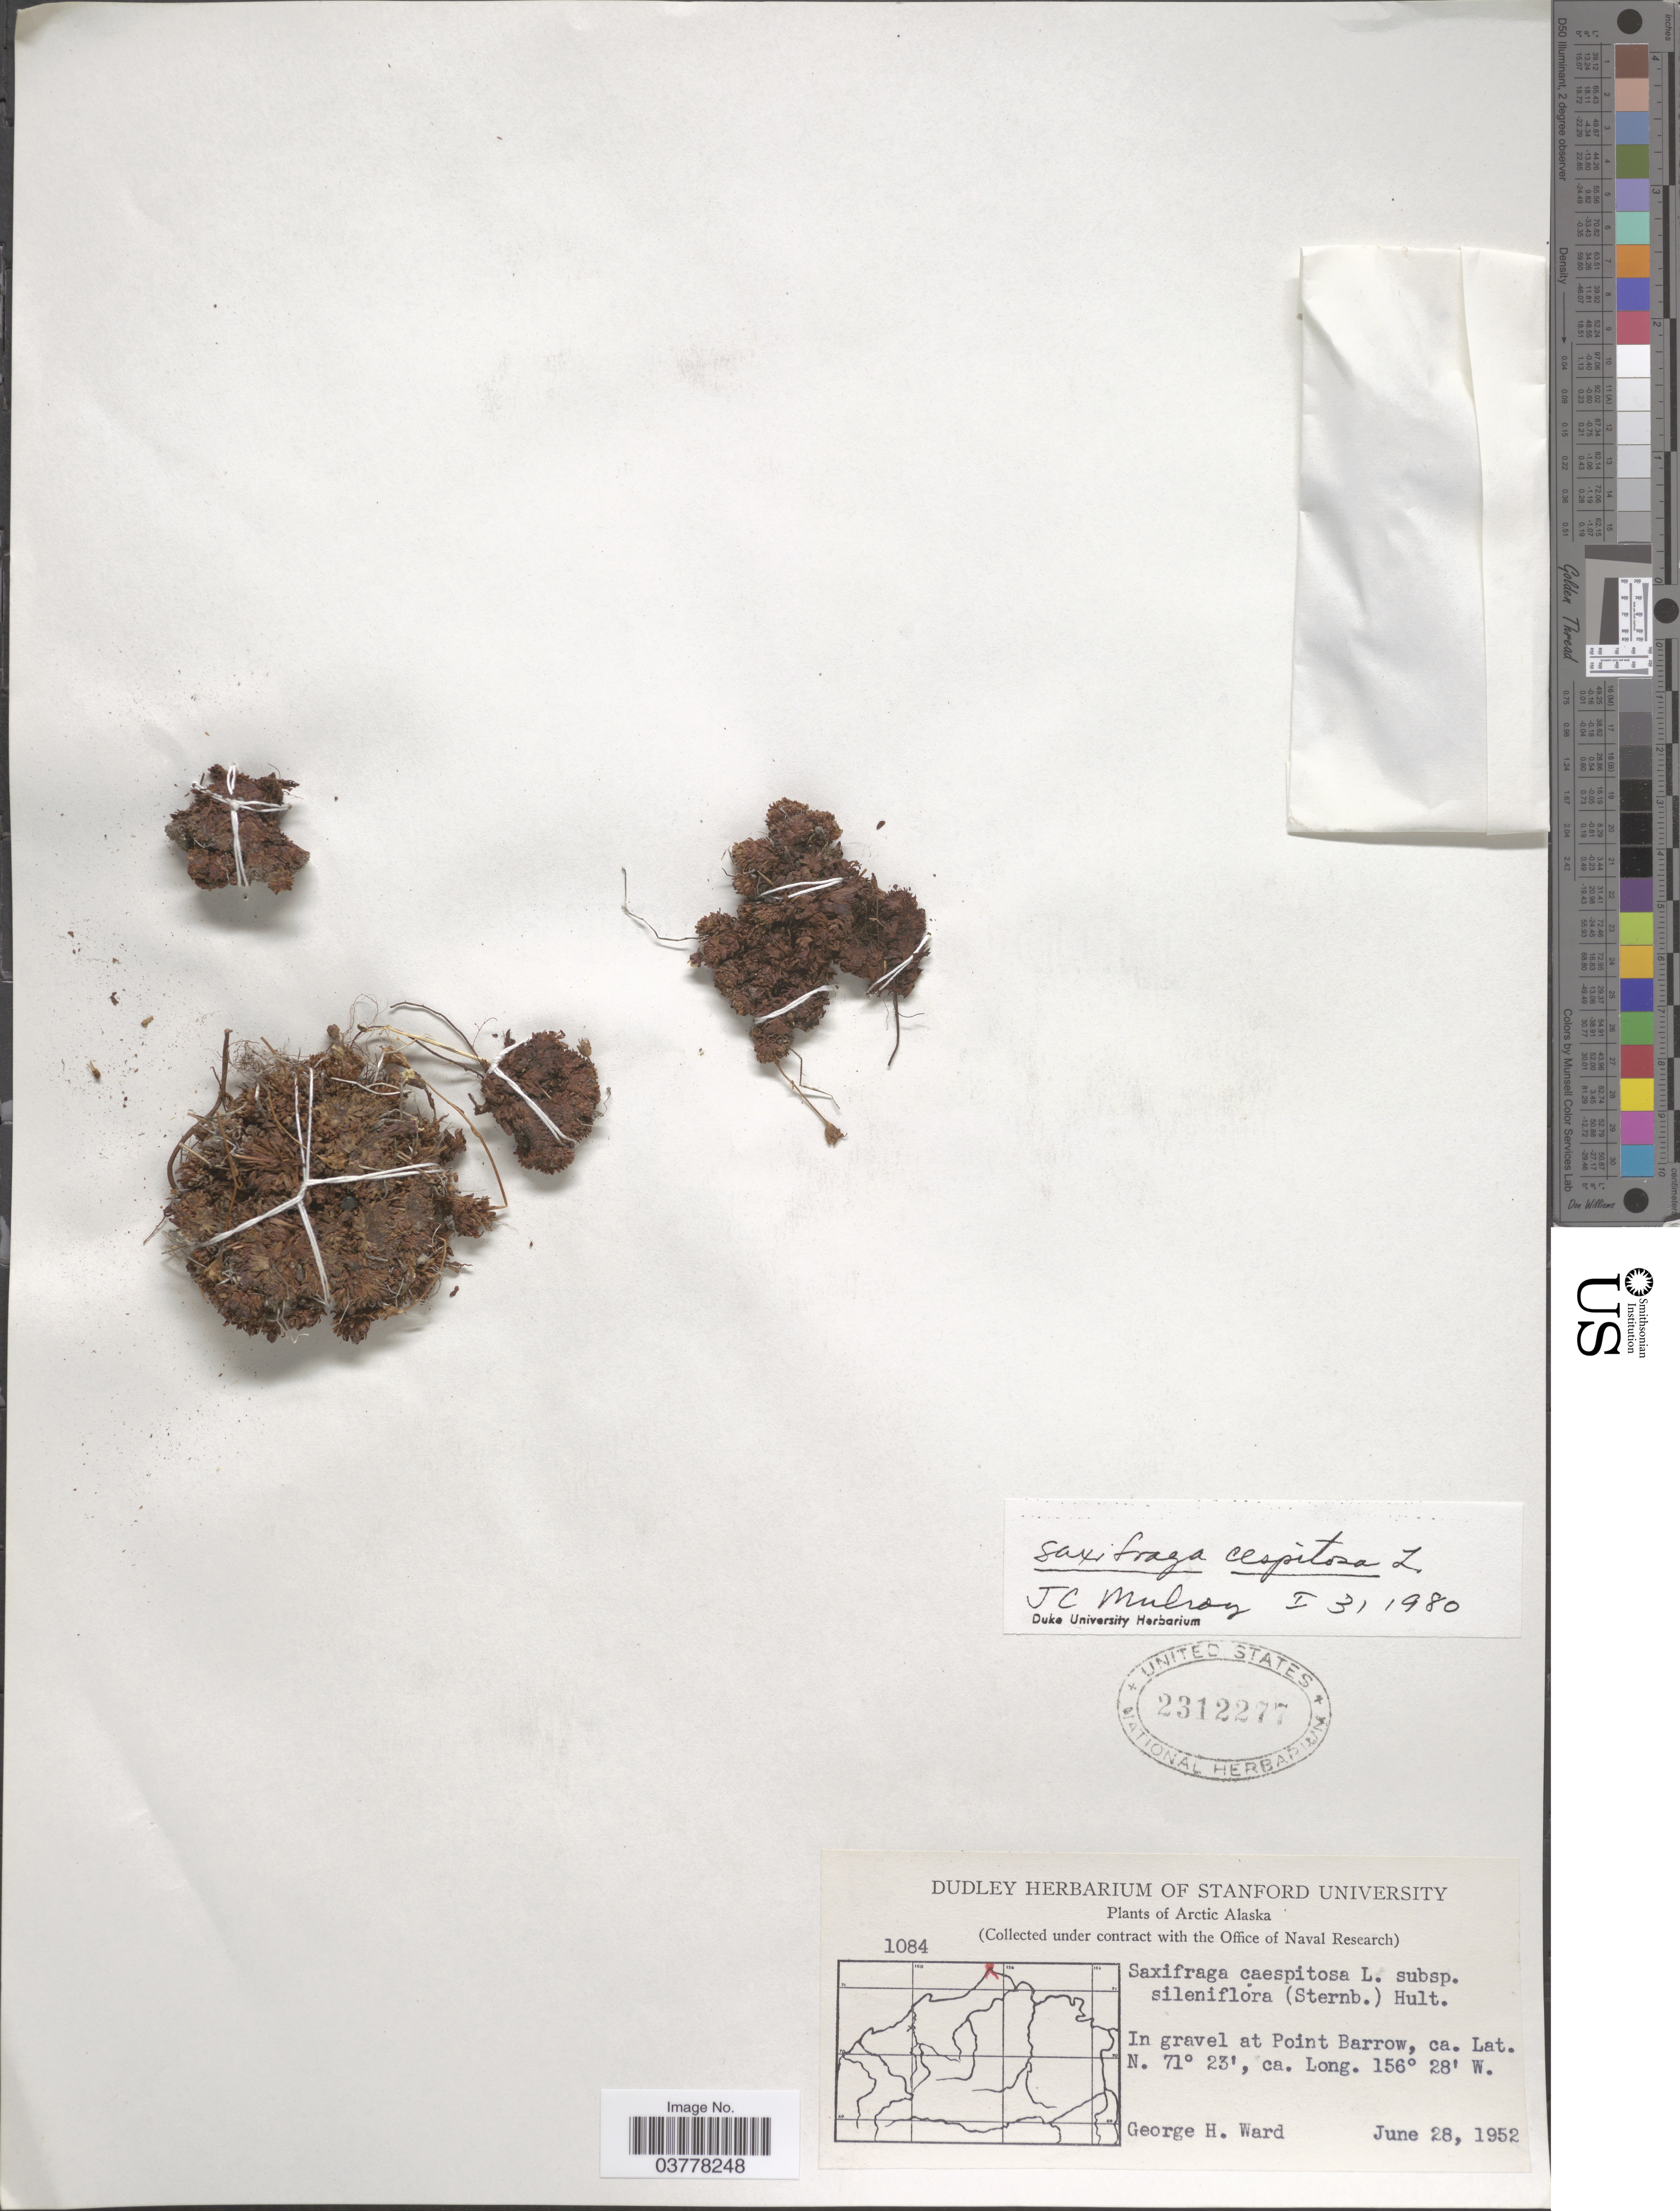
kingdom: Plantae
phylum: Tracheophyta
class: Magnoliopsida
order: Saxifragales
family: Saxifragaceae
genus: Saxifraga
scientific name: Saxifraga caespitosa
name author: L.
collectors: G. H. Ward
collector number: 1084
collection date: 1952-06-28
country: United States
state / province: Alaska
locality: Arctic Alaska. In gravel at Point Barrow.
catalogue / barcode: US 2312277